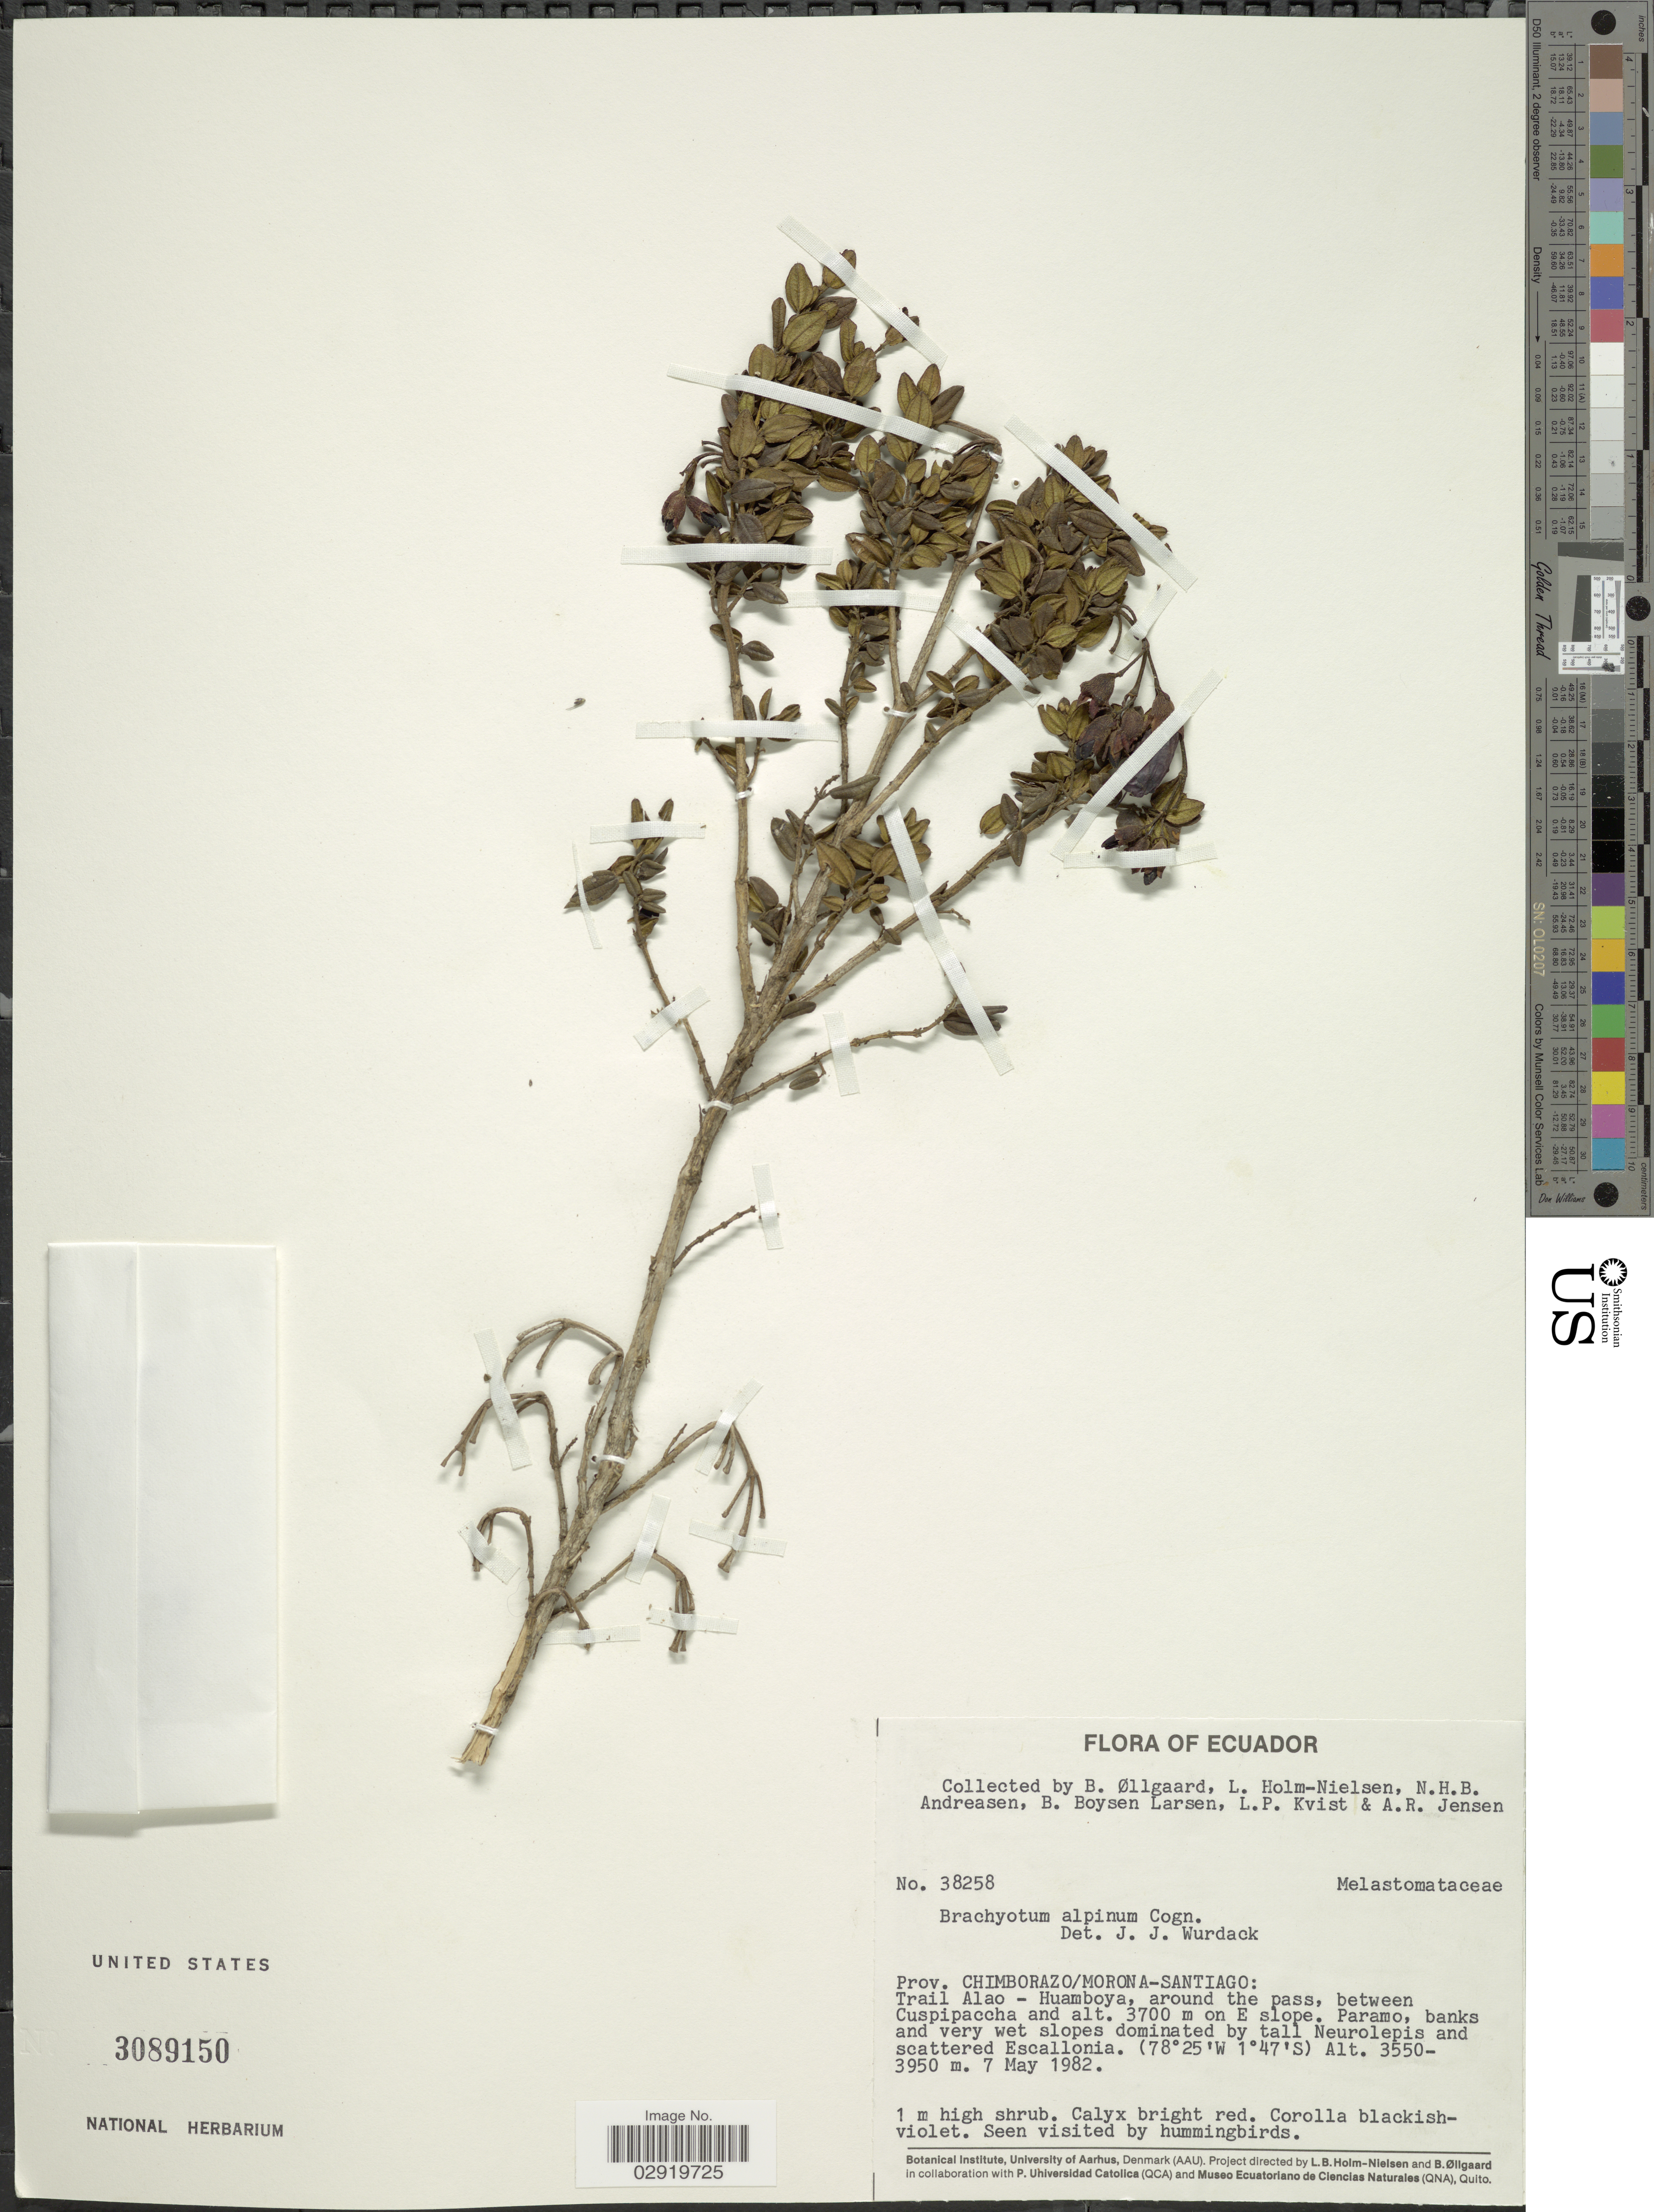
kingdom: Plantae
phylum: Tracheophyta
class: Magnoliopsida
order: Myrtales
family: Melastomataceae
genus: Brachyotum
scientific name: Brachyotum alpinum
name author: Cogn. in A. DC.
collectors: B. Øllgaard, L. Holm-Nielsen, N. Andreasen, B. Boysen Larsen & et al.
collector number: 38258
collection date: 1982-05-07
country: Ecuador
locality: Prov. Chimborazo/ Morona-Santiago: Trail Alao - Huamboya, around the pass, between Cuspipaccha and on E slope.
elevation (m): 3700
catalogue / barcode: US 3089150